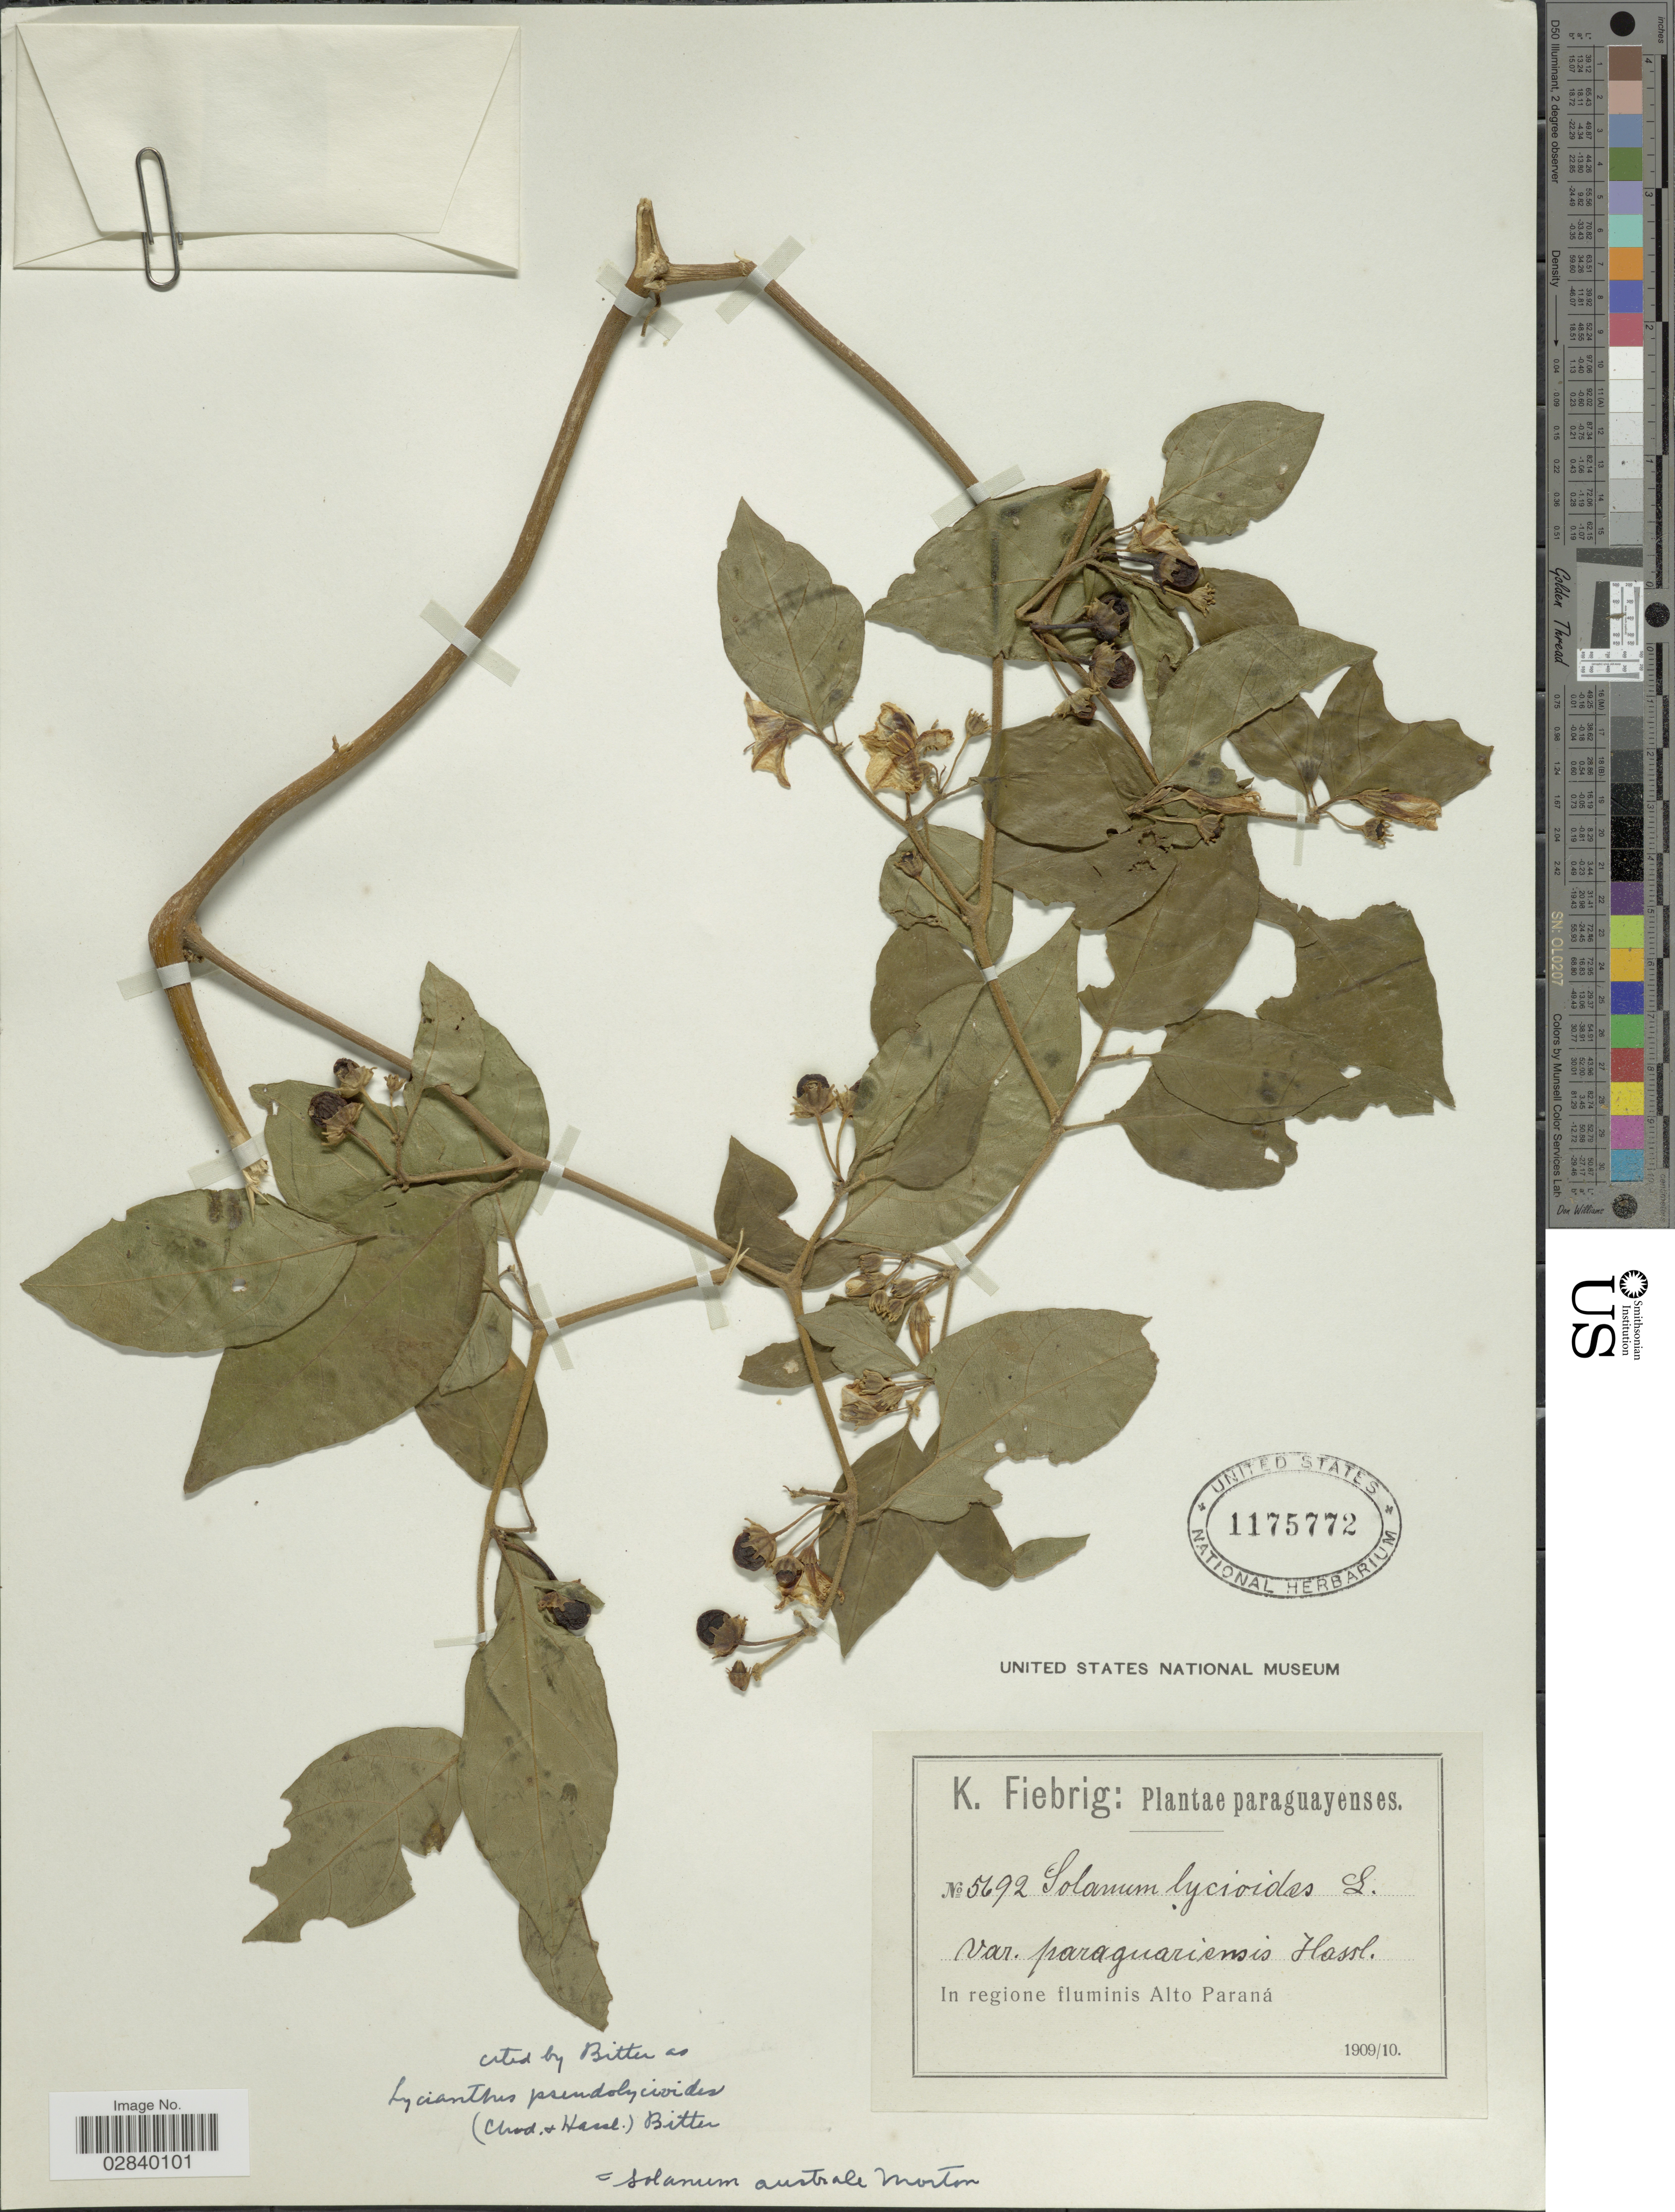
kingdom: Plantae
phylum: Tracheophyta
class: Magnoliopsida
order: Solanales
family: Solanaceae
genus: Lycianthes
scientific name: Lycianthes australe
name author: (C.V. Morton) Hunz. & Barboza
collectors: K. Fiebrig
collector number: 5692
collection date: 1909-10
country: Paraguay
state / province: Alto Parana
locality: In regione fluminis Alto Paraná.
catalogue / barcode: US 1175772